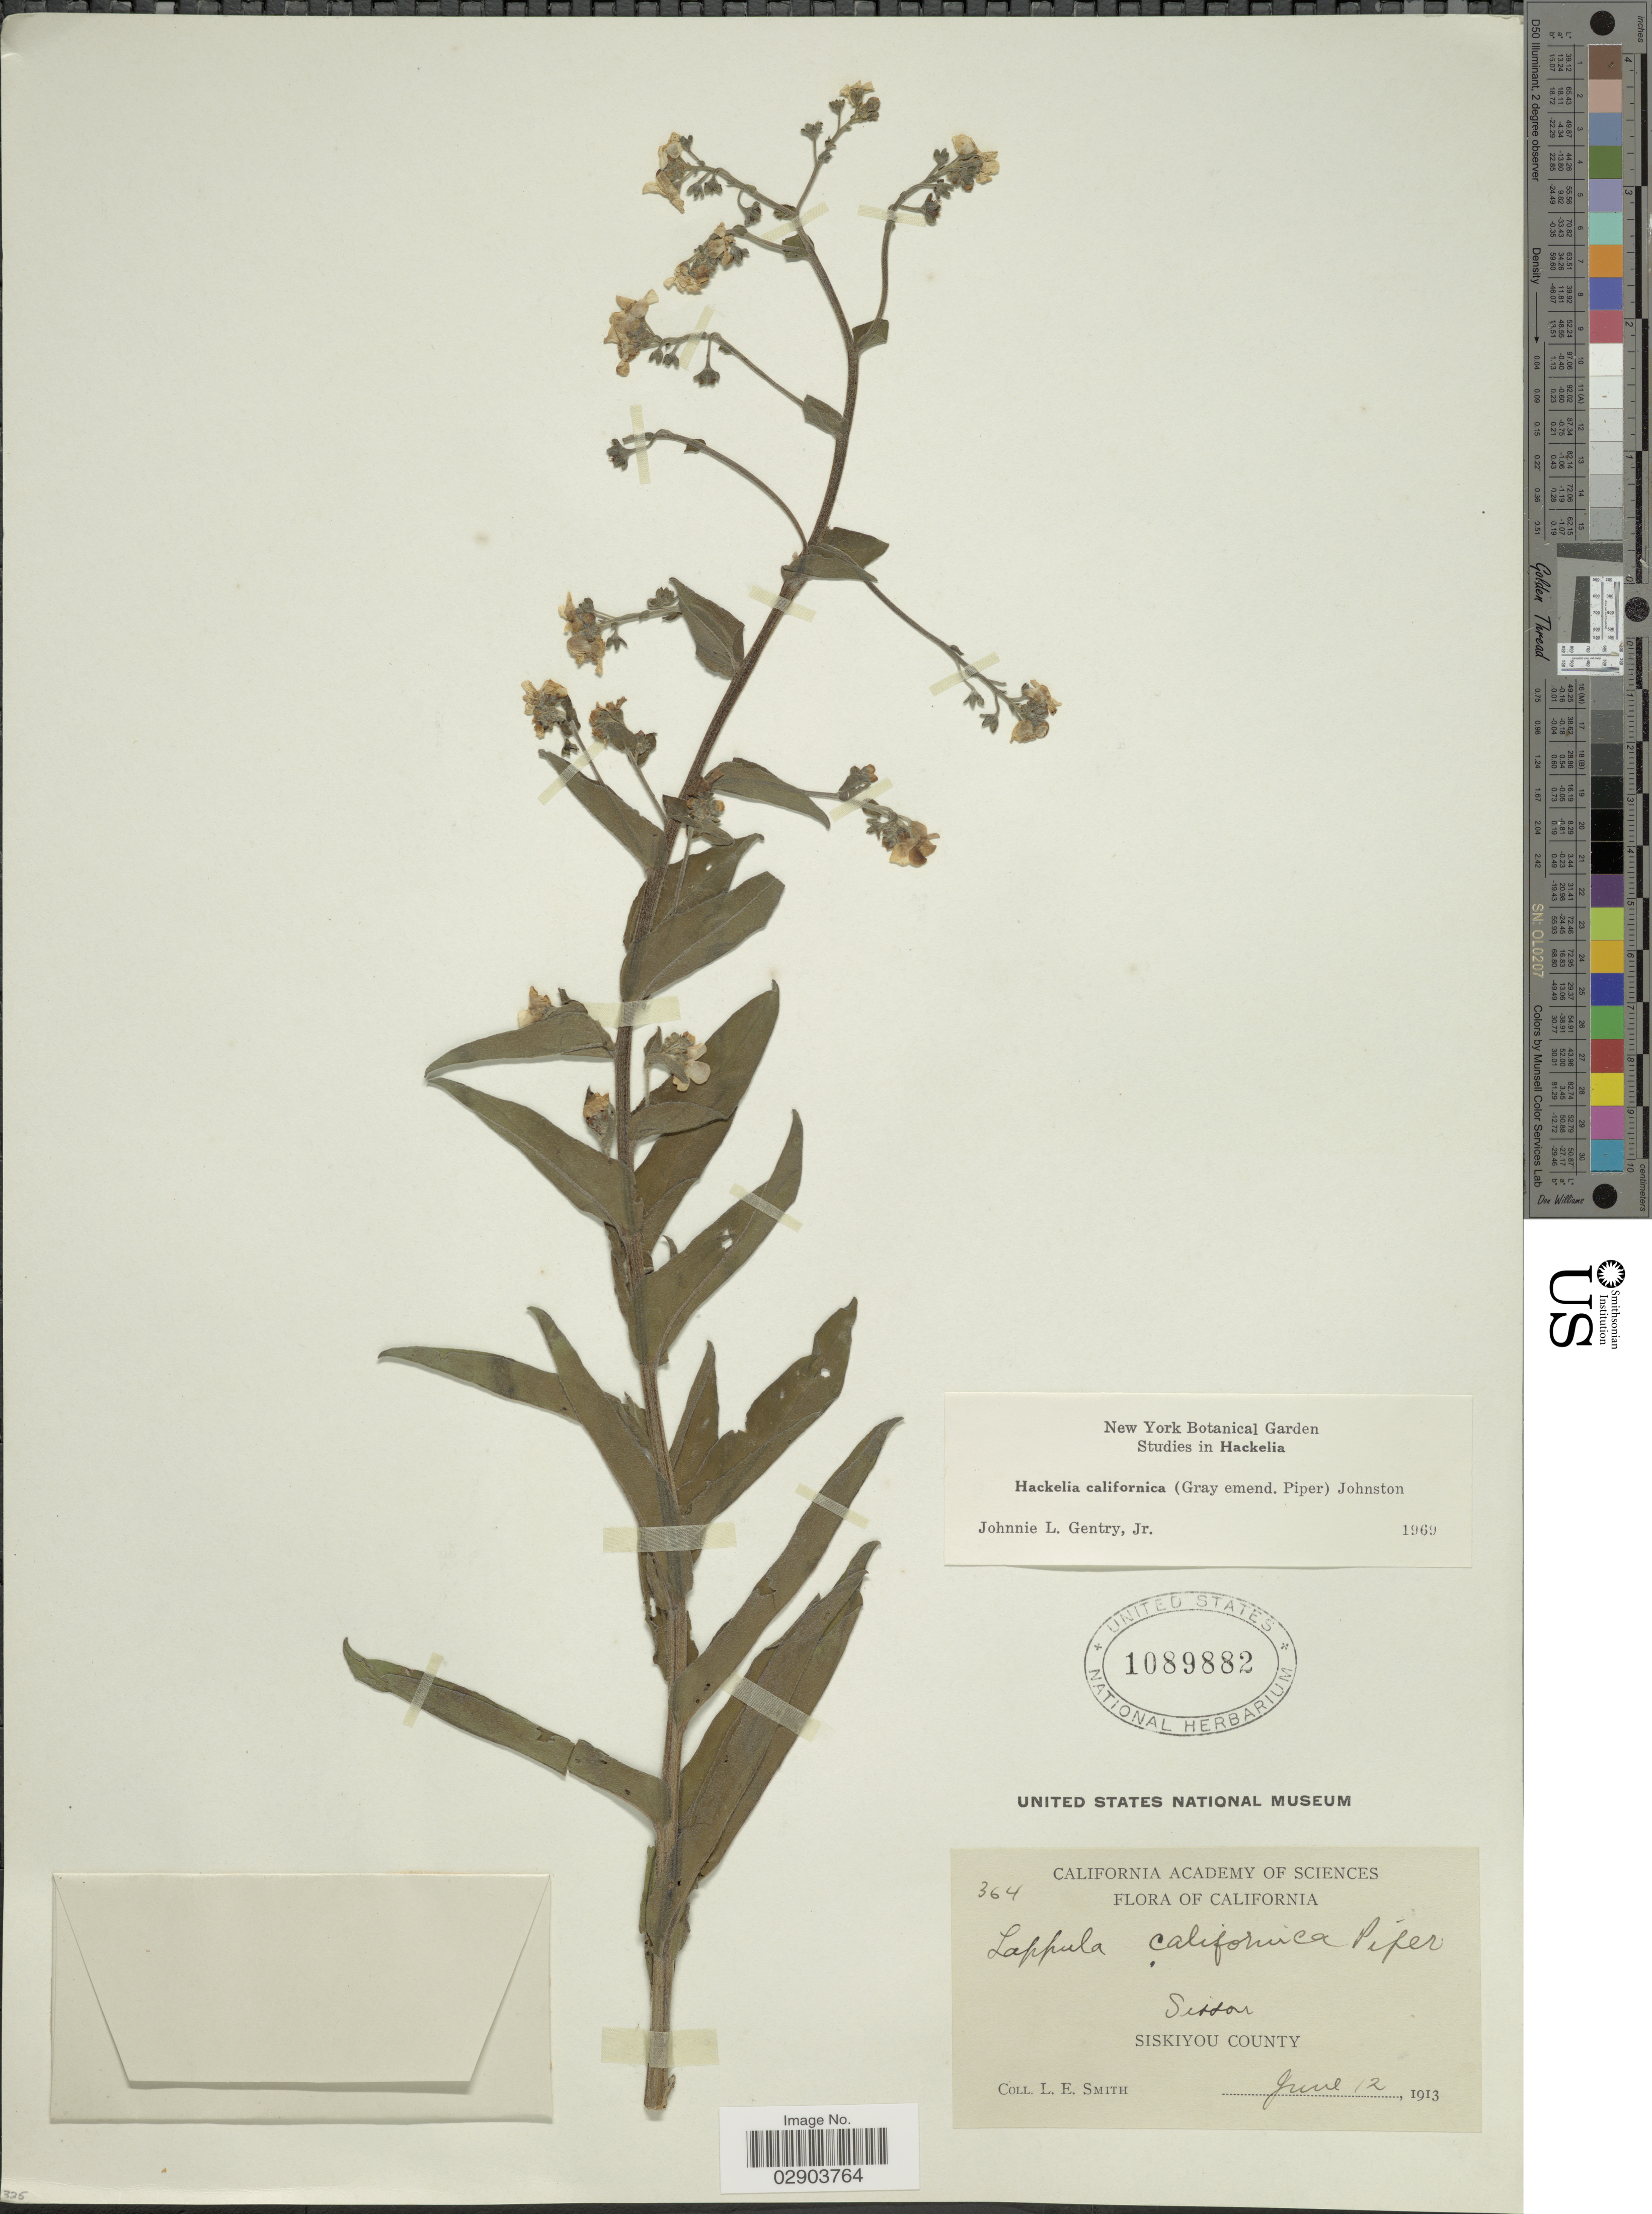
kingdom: Plantae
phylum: Tracheophyta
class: Magnoliopsida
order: Boraginales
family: Boraginaceae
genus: Hackelia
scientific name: Hackelia californica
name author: (A. Gray) I.M. Johnst.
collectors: L. E. Smith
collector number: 364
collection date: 1913-06-12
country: United States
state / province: California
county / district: Siskiyou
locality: Sisson, Siskiyou County.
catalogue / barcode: US 1089882